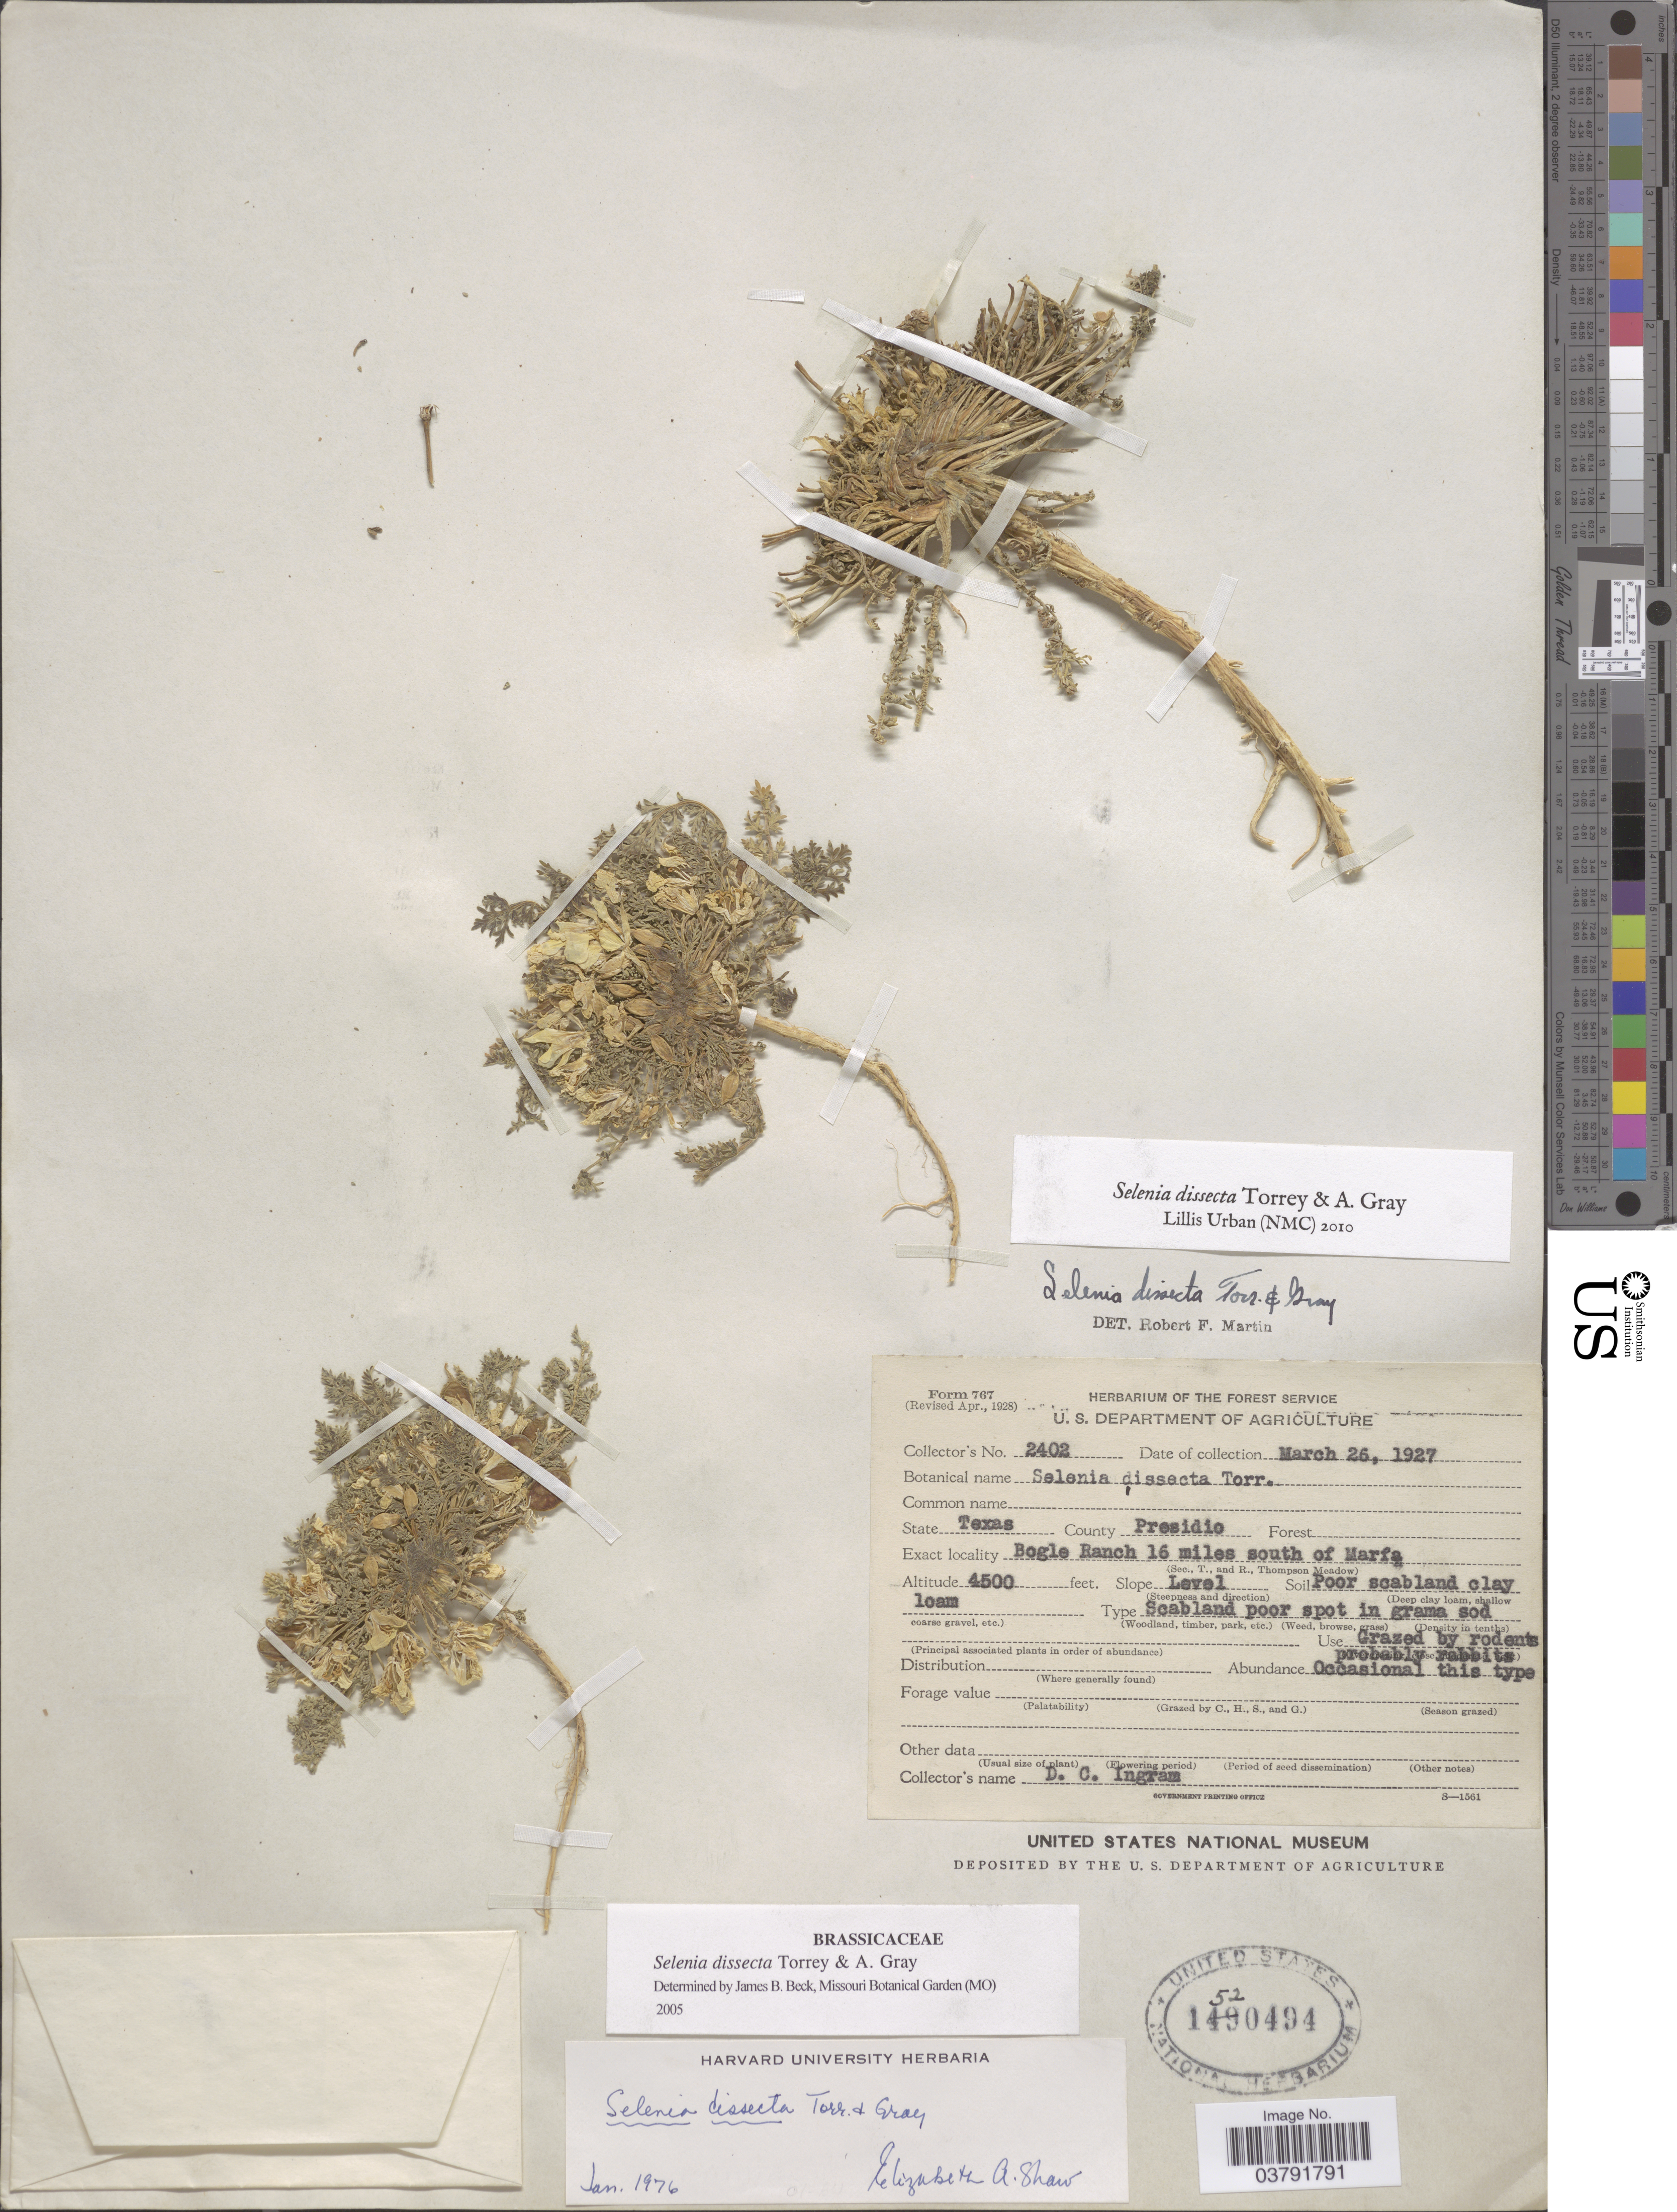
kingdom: Plantae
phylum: Tracheophyta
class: Magnoliopsida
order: Brassicales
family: Brassicaceae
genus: Selenia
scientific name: Selenia dissecta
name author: Torr. & A. Gray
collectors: D. C. Ingram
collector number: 2402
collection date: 1927-03-26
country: United States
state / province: Texas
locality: County Presidio. Bogle Ranch 16 miles south of María.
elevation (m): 1372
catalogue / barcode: US 1520494